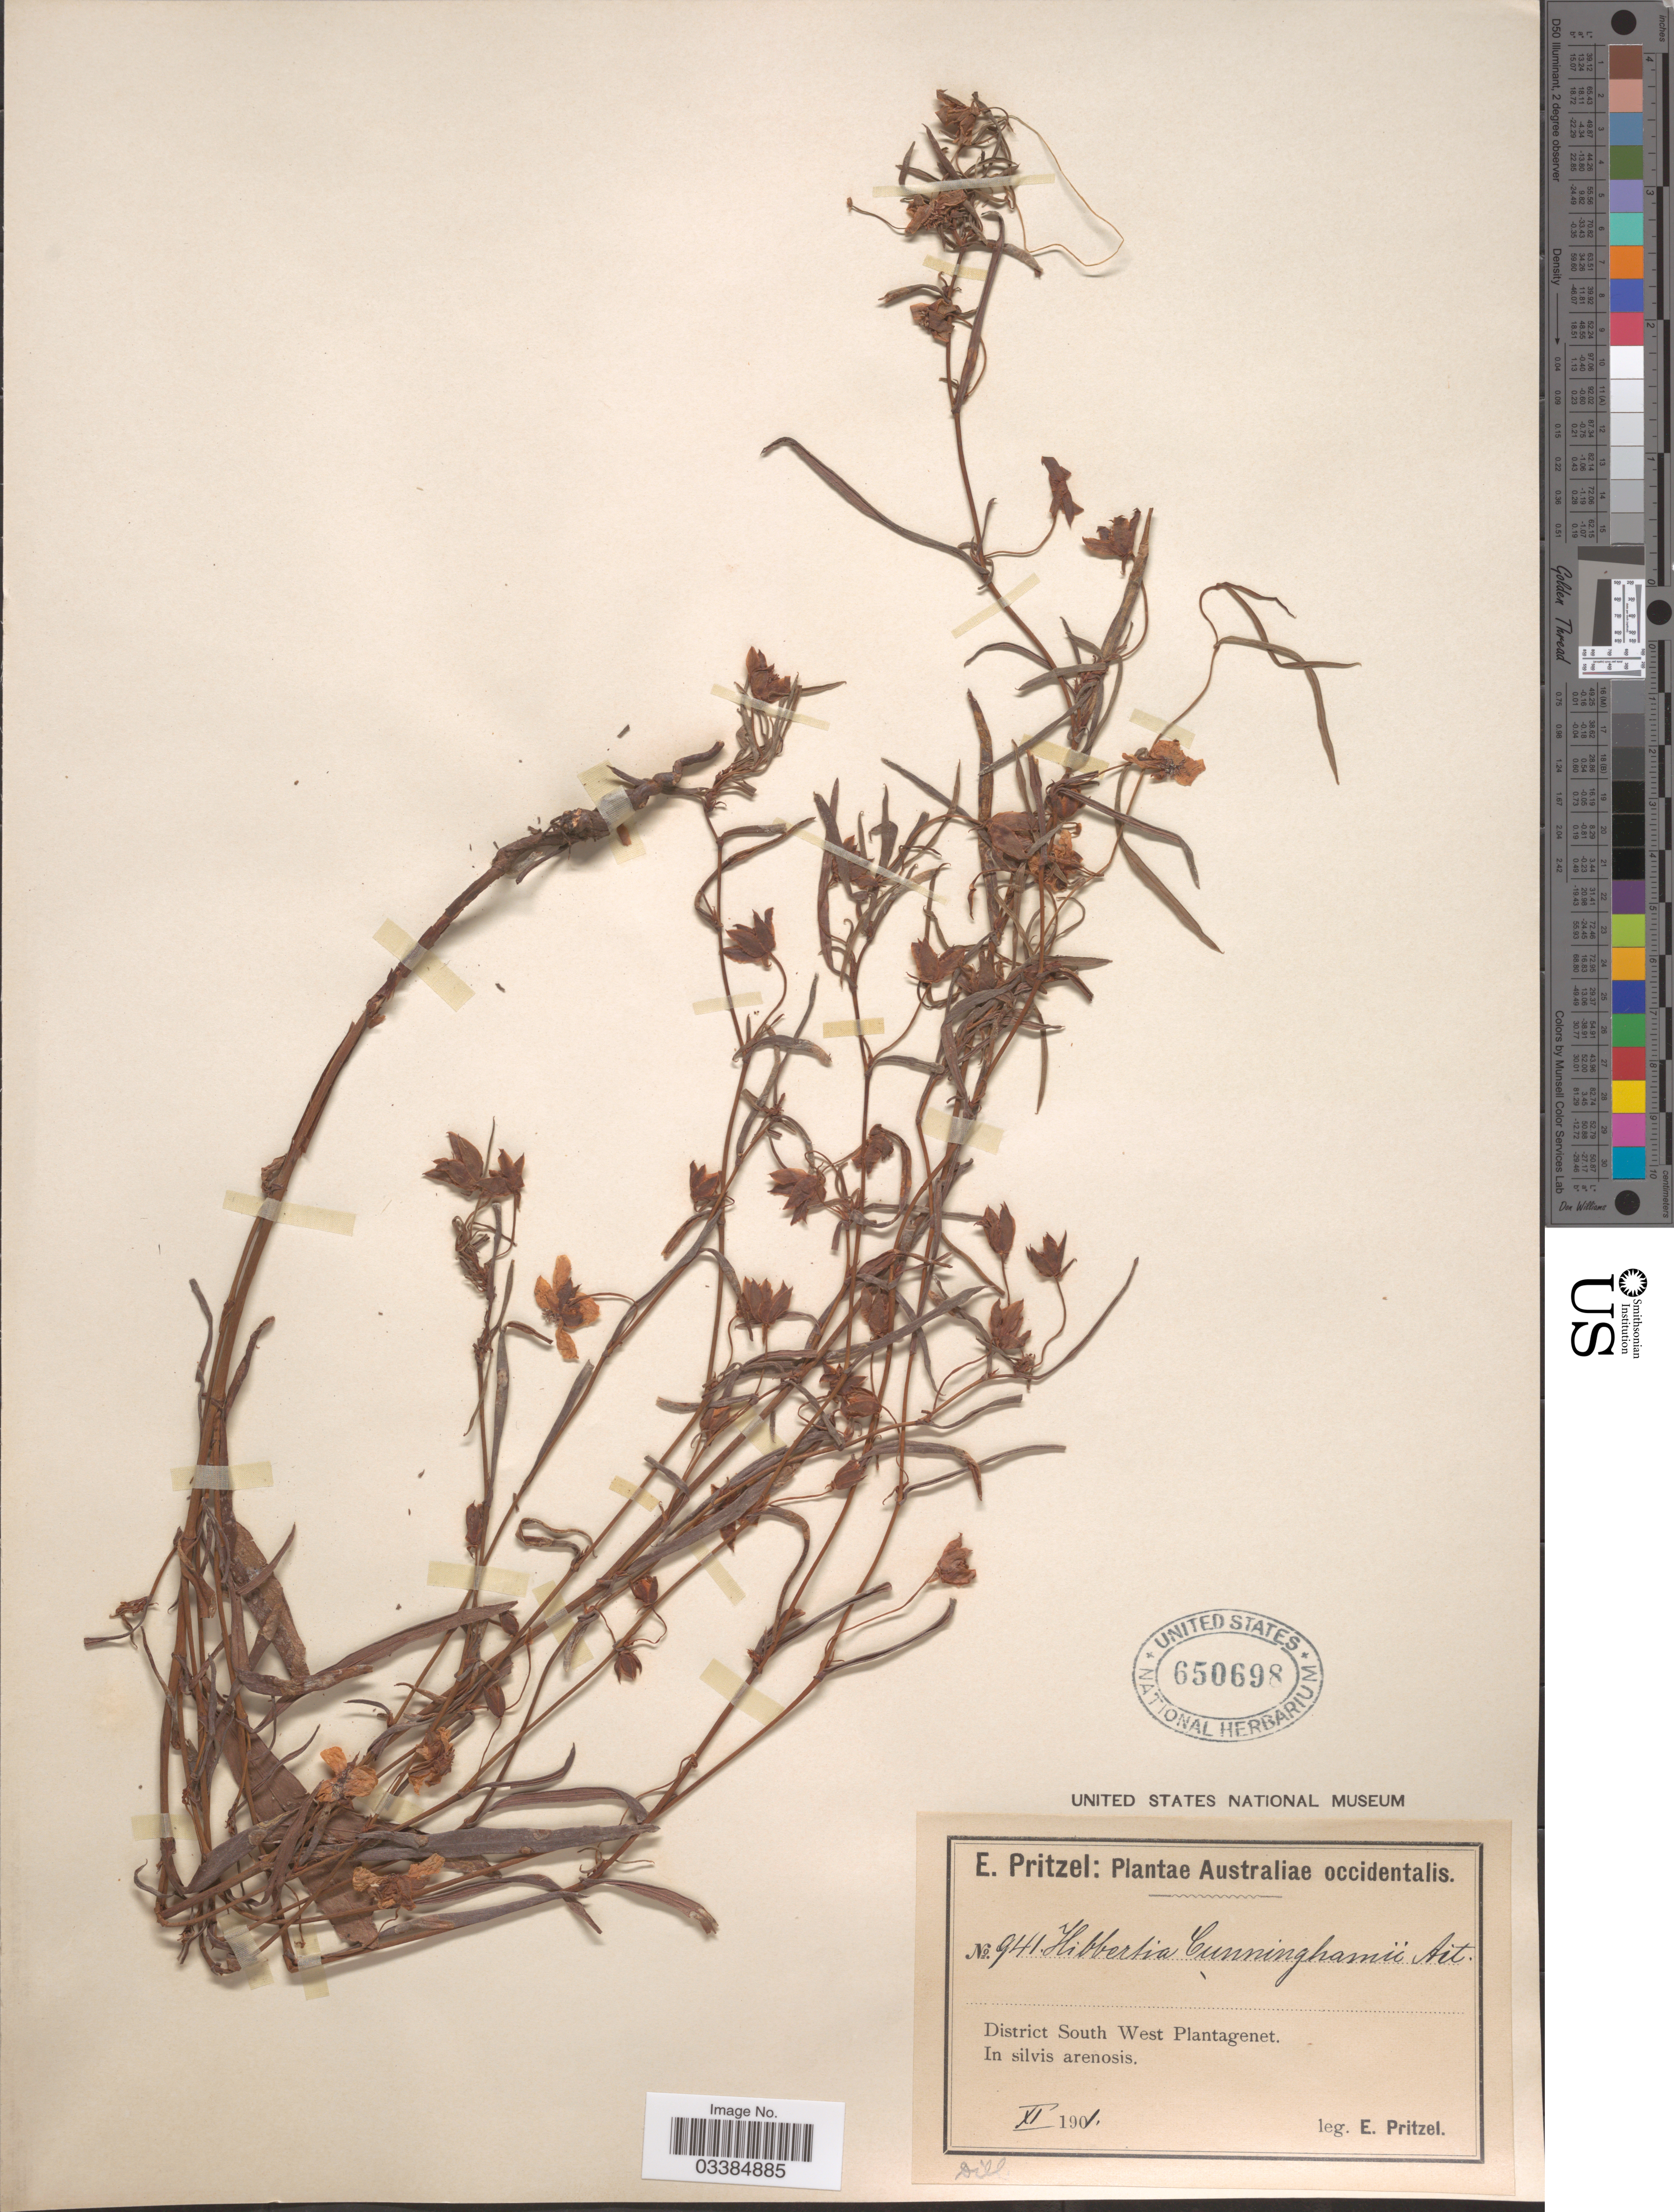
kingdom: Plantae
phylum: Tracheophyta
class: Magnoliopsida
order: Dilleniales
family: Dilleniaceae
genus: Hibbertia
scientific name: Hibbertia cunninghamii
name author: Aiton ex Hook.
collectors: E. G. Pritzel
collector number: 941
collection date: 1901-11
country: Australia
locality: District South West Plantagenet. In silvis arenosis.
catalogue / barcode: US 650698